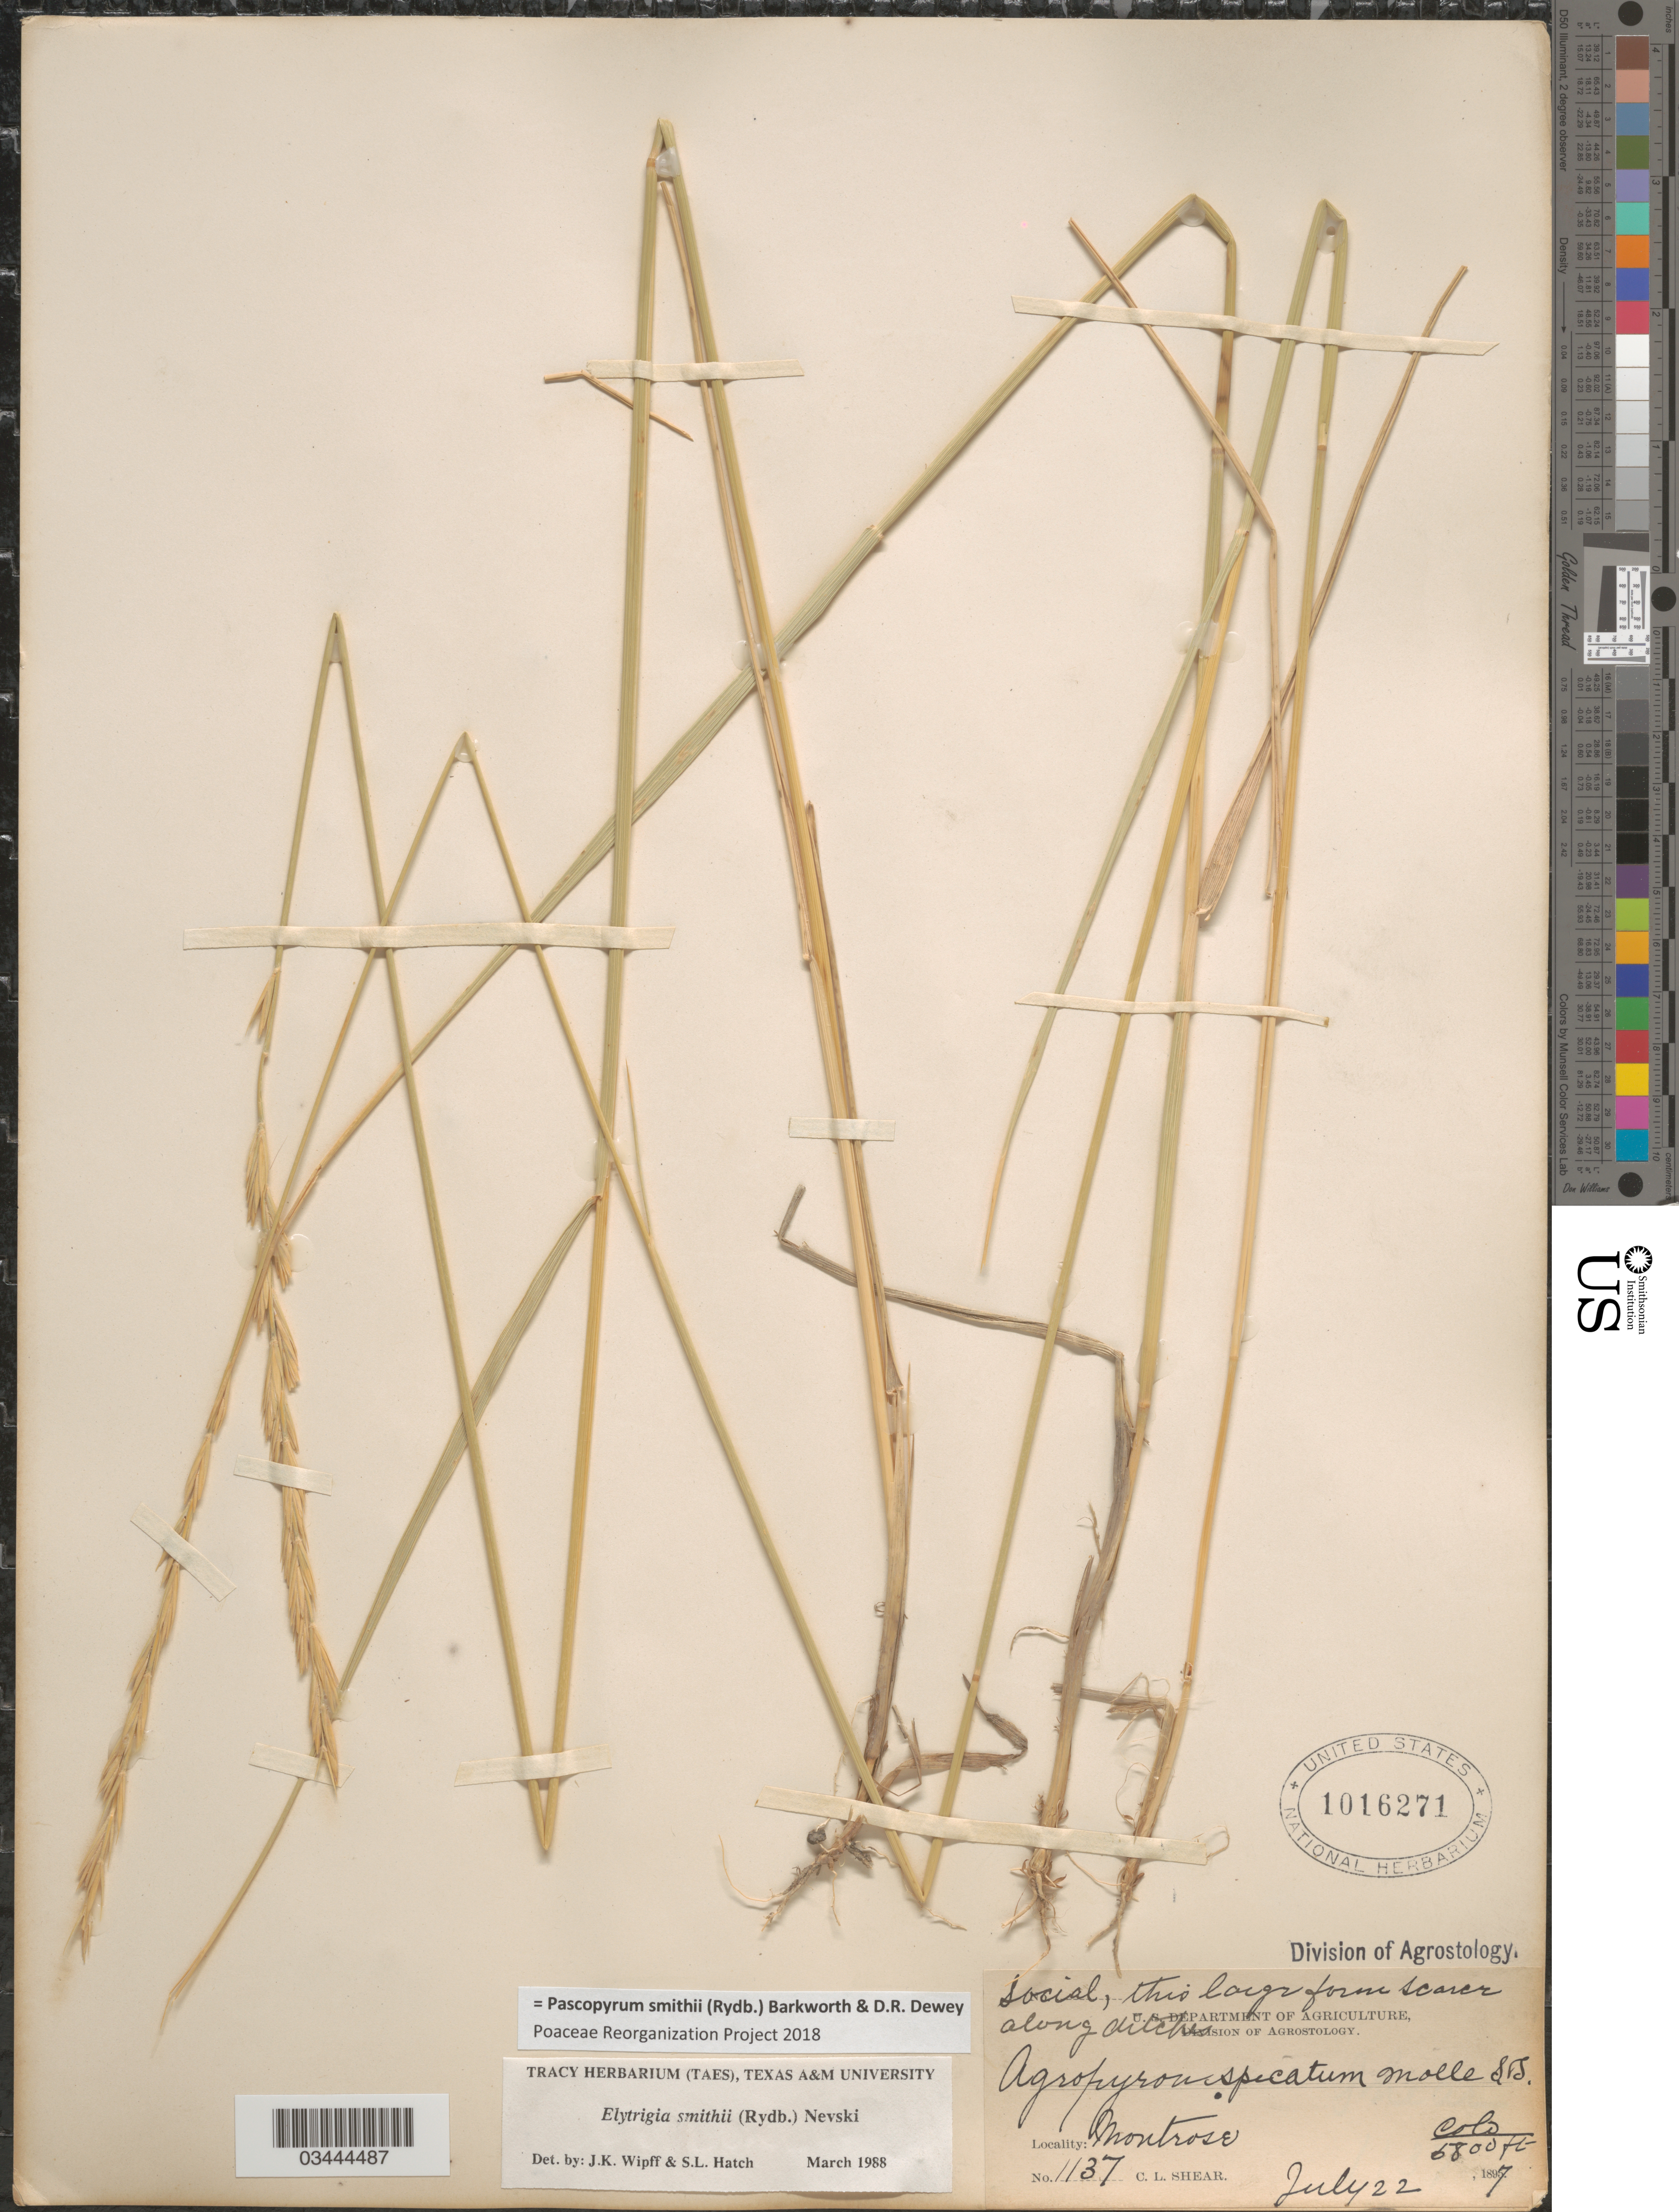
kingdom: Plantae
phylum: Tracheophyta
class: Liliopsida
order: Poales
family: Poaceae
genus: Pascopyrum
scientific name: Pascopyrum smithii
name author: (Rydb.) Barkworth & Dewey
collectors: C. L. Shear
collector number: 1137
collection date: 1897-07-22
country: United States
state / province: Colorado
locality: Montrose.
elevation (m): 1768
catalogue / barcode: US 1016271